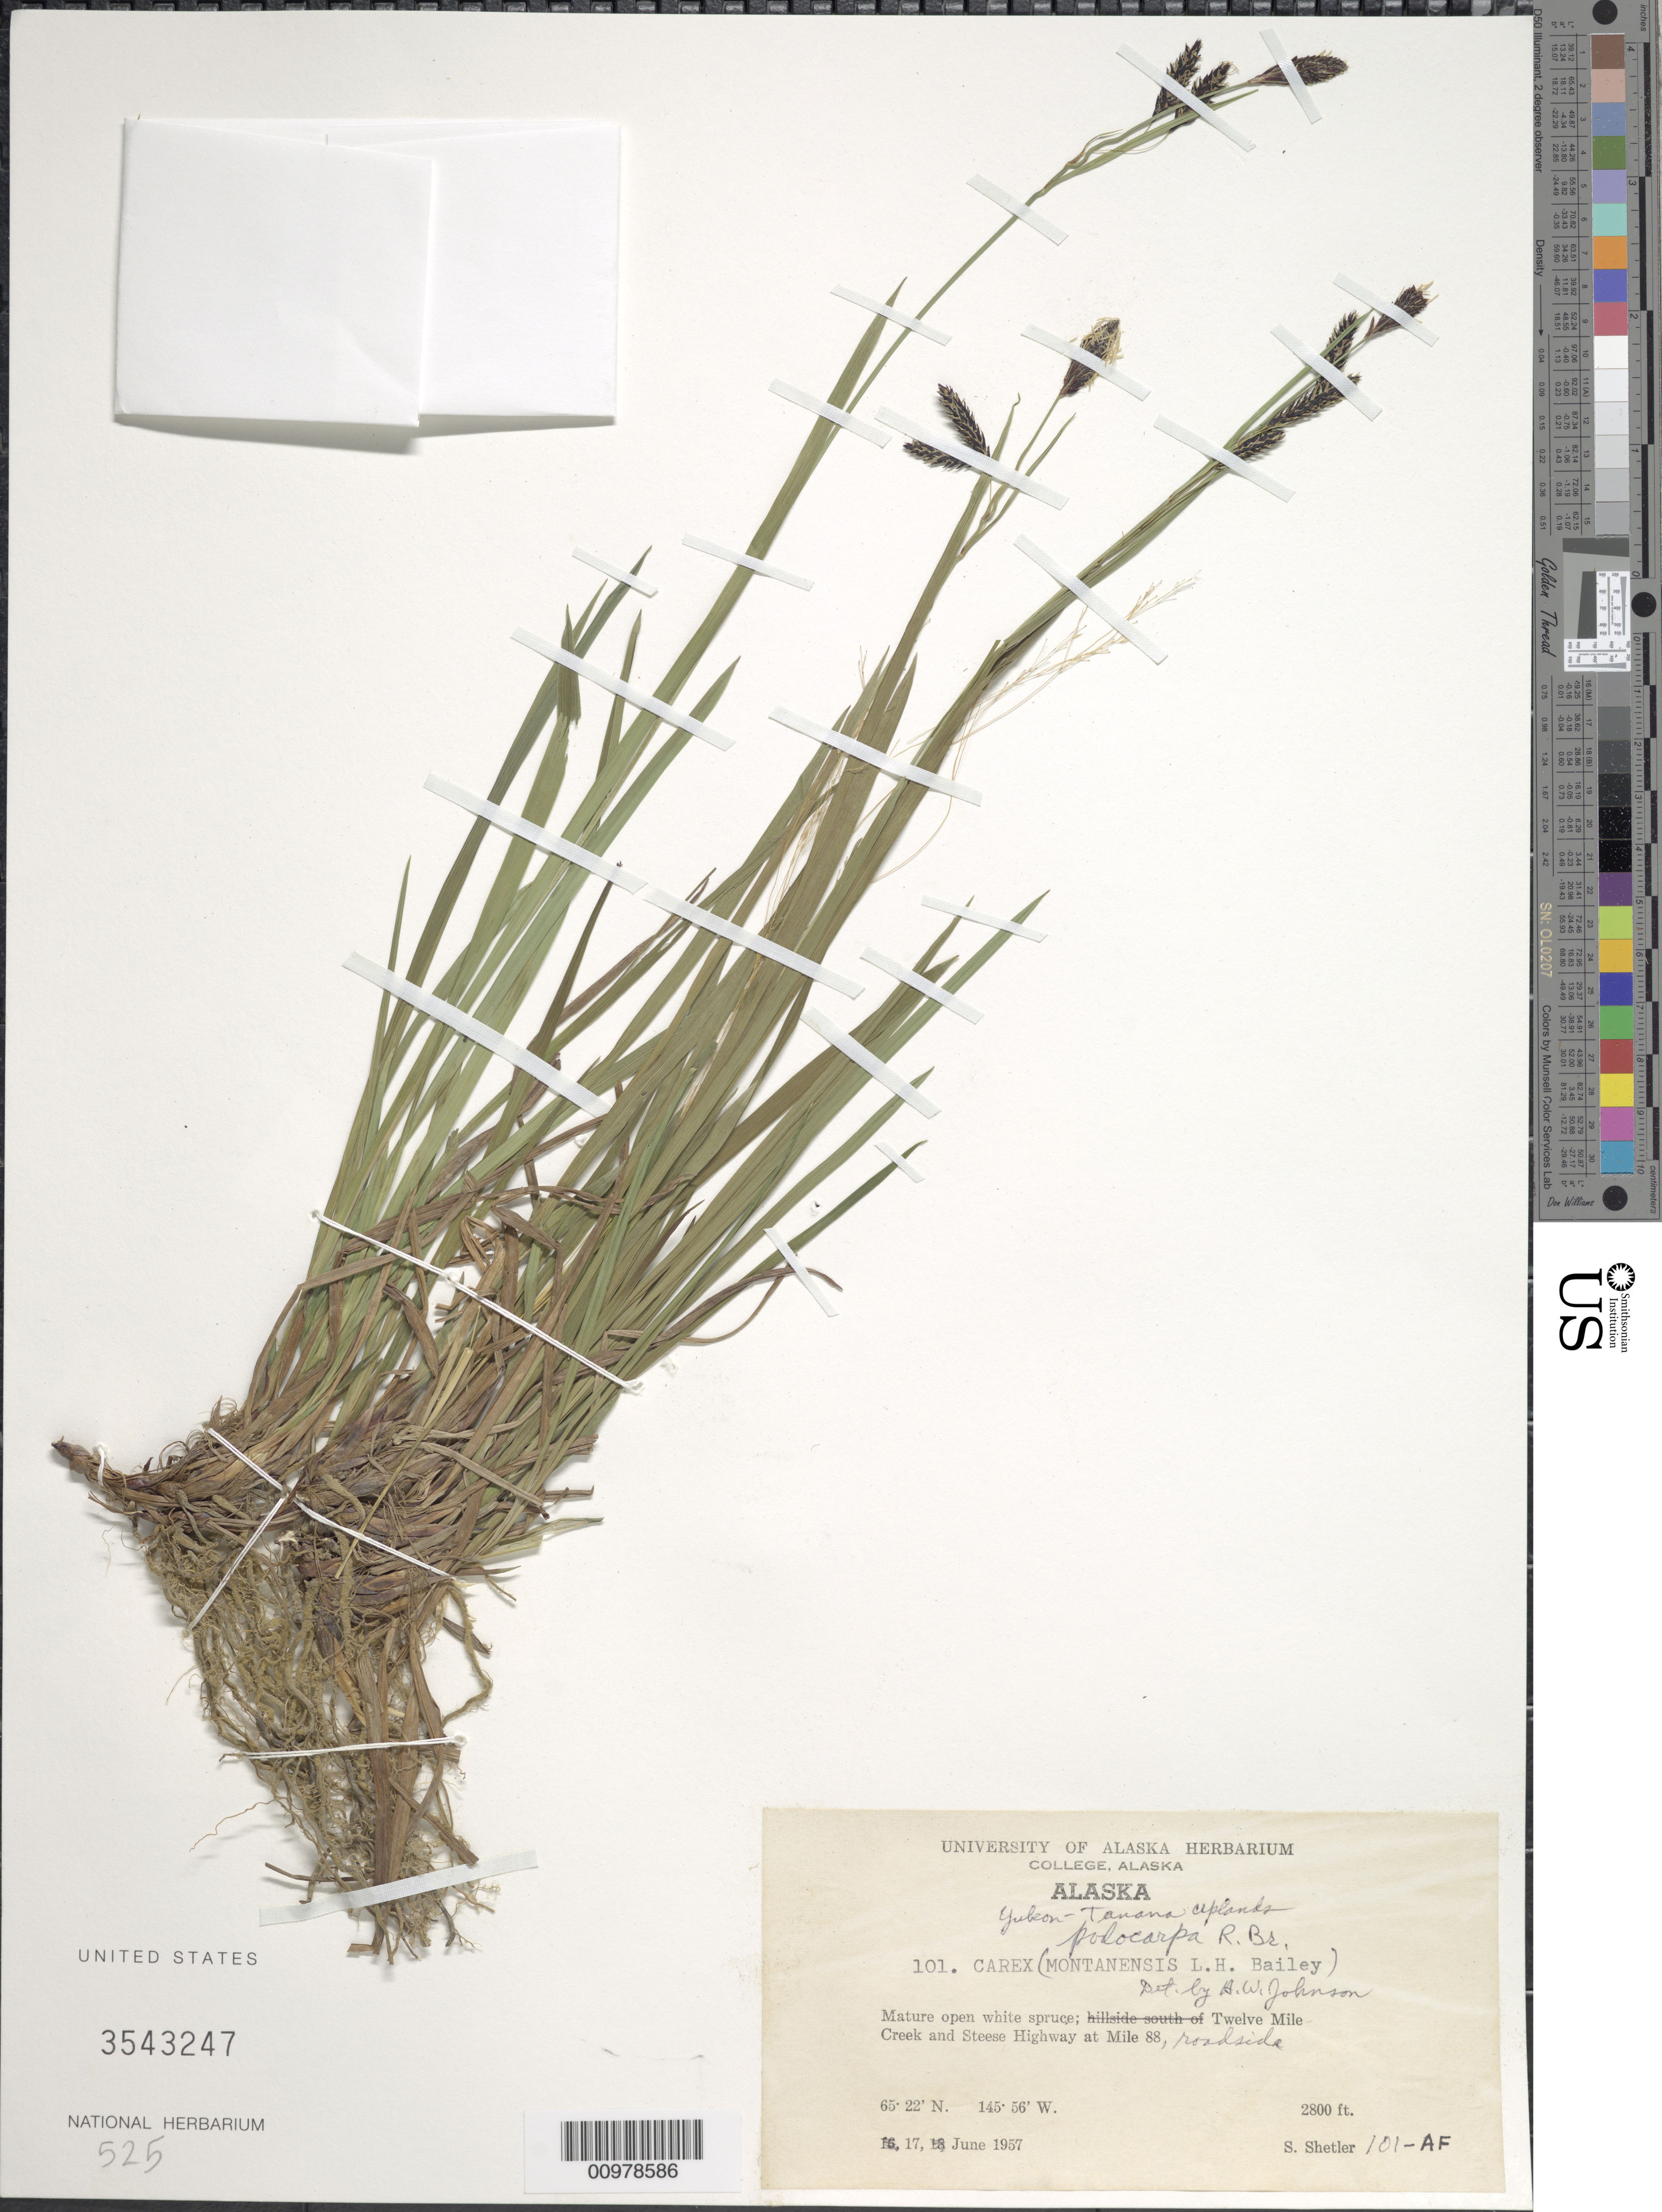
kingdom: Plantae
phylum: Tracheophyta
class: Liliopsida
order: Poales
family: Cyperaceae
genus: Carex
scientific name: Carex podocarpa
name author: R. Br.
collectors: S. Shetler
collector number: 101-AF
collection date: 1957-06-17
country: United States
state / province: Alaska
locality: Mature open white spruce: hillside south of Twelve Mile Creek and Steese Highway at Mile 88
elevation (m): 853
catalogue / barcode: US 3543247